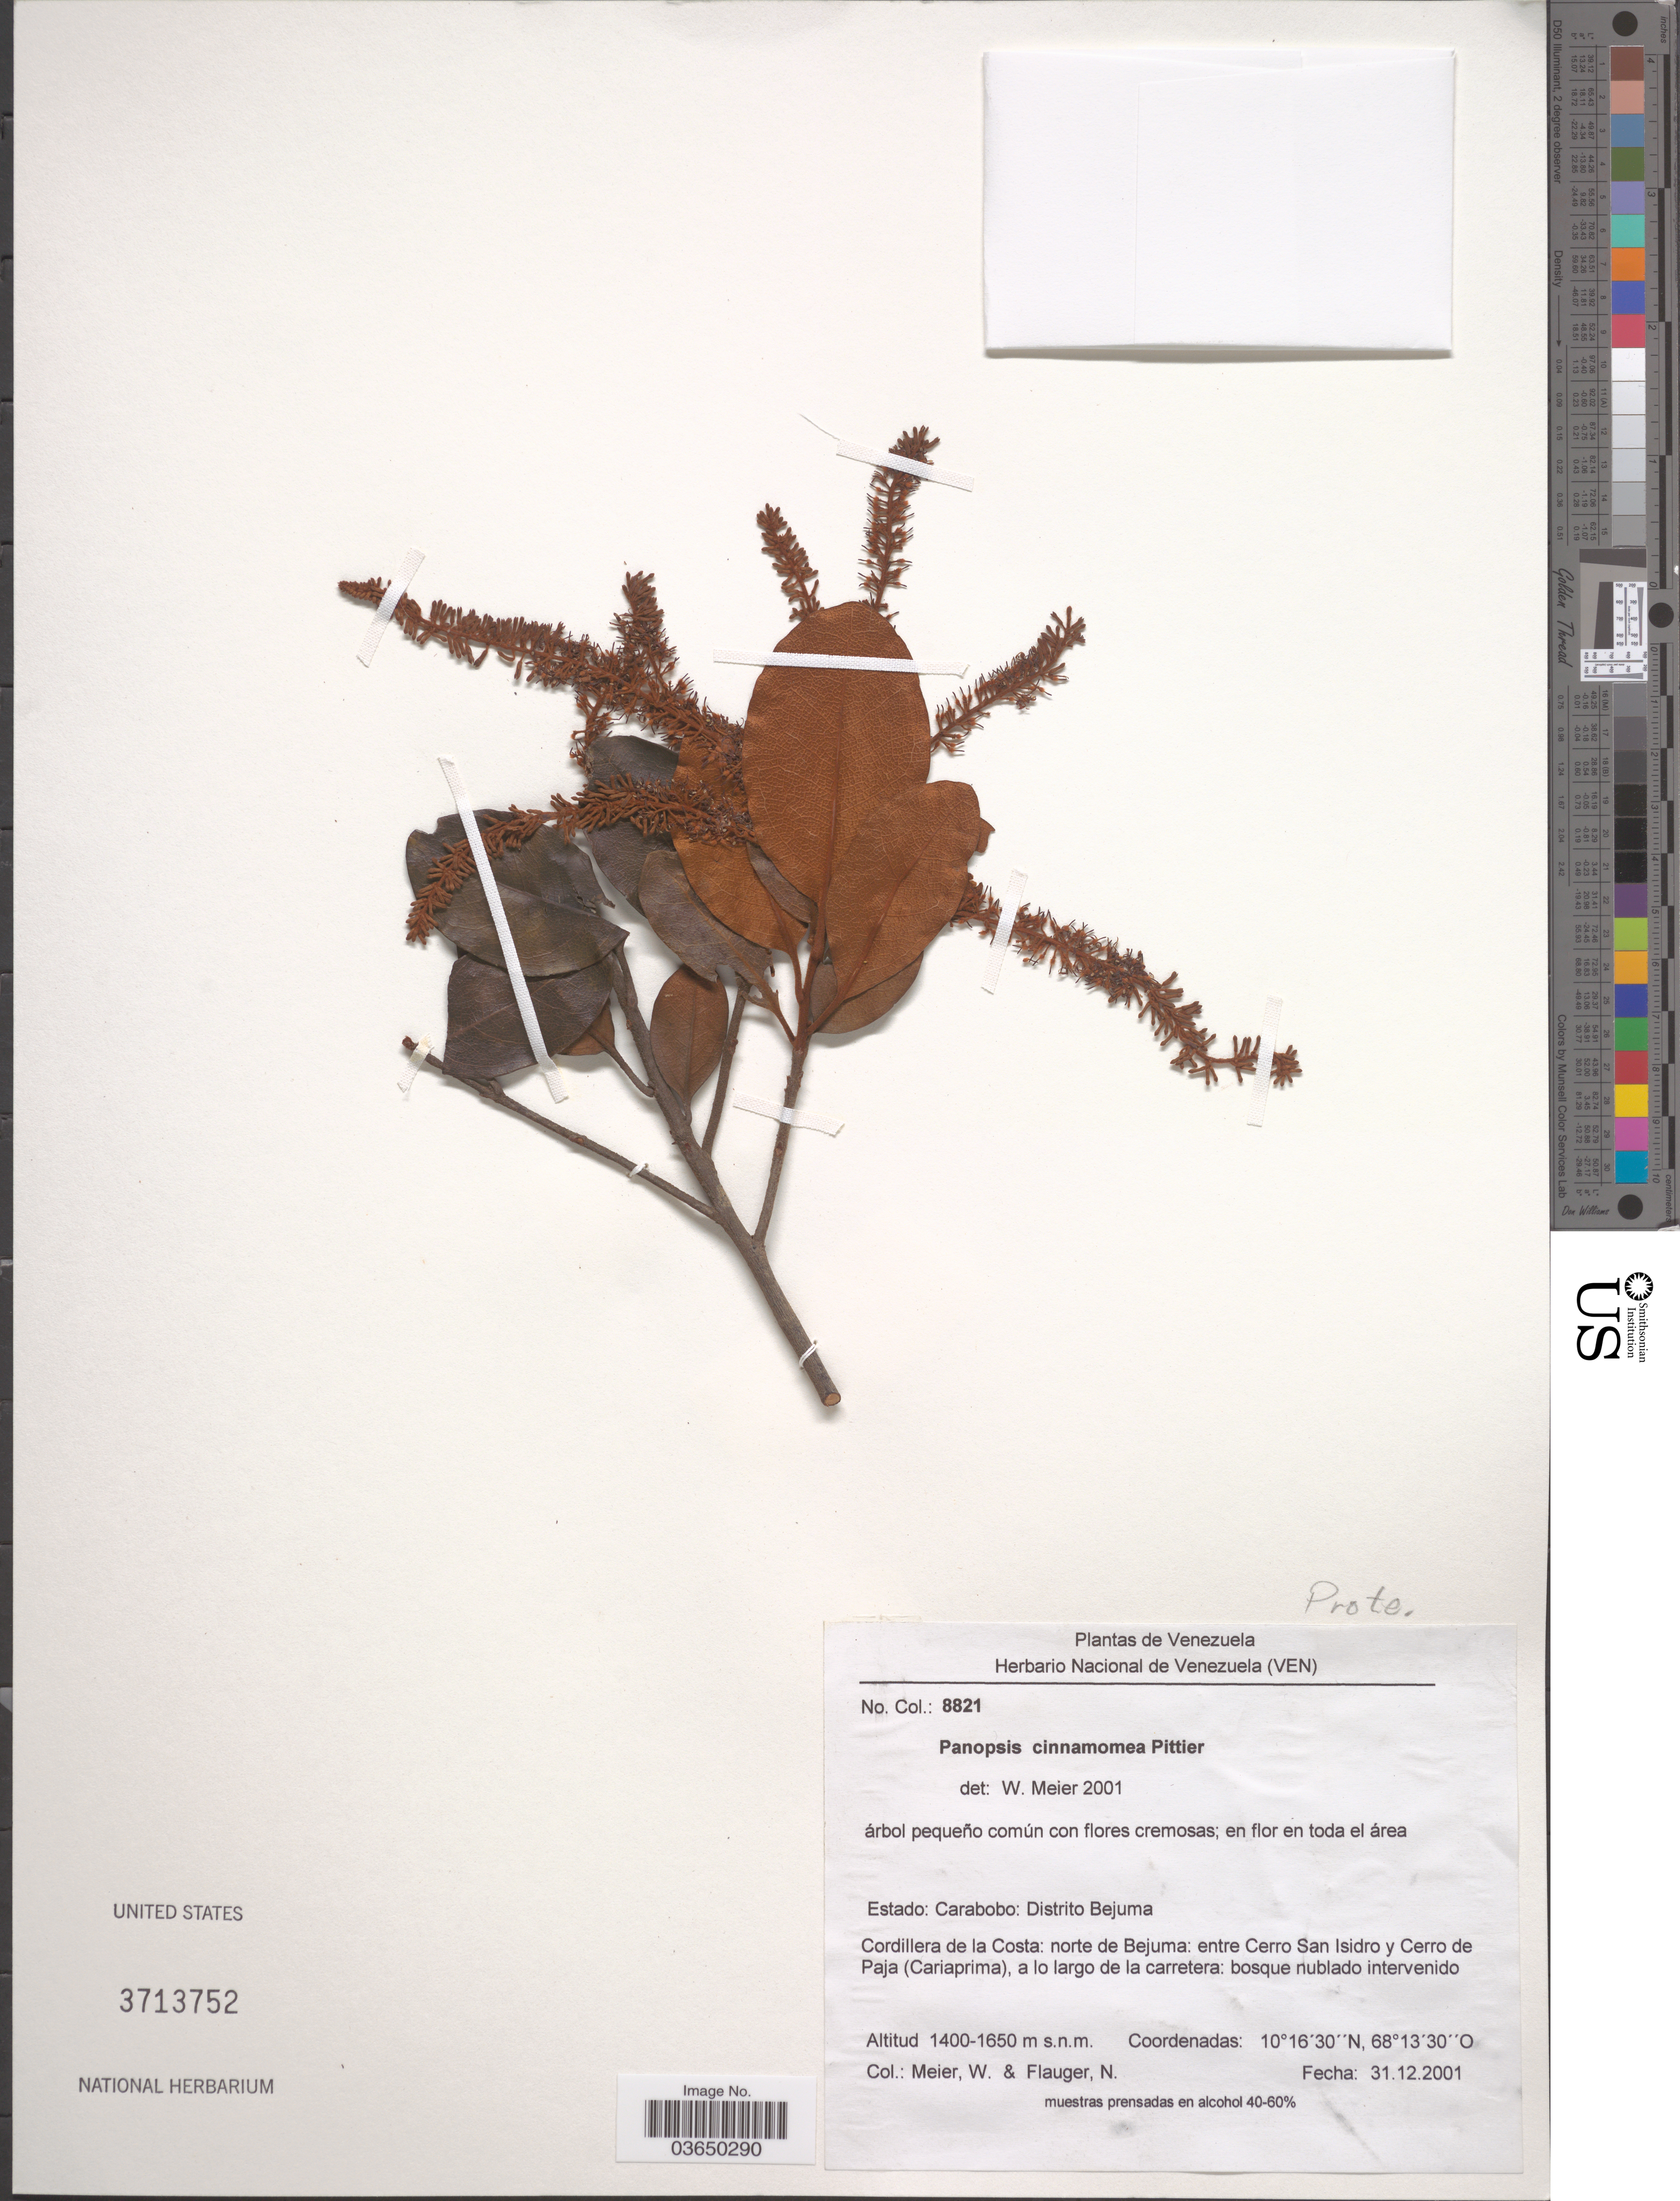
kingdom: Plantae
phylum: Tracheophyta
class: Magnoliopsida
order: Proteales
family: Proteaceae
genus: Panopsis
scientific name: Panopsis cinnamomea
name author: Pittier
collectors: W. Meier & N. Flauger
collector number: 8821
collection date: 2001-12-31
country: Venezuela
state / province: Carabobo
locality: Distrito Bejuma. Cordillera de la Costa: norte de Bejuma: entre Cerro San Isidro y Cerro de Paja (Cariaprima), a lo largo de la carretera.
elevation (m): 1400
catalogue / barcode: US 3713752